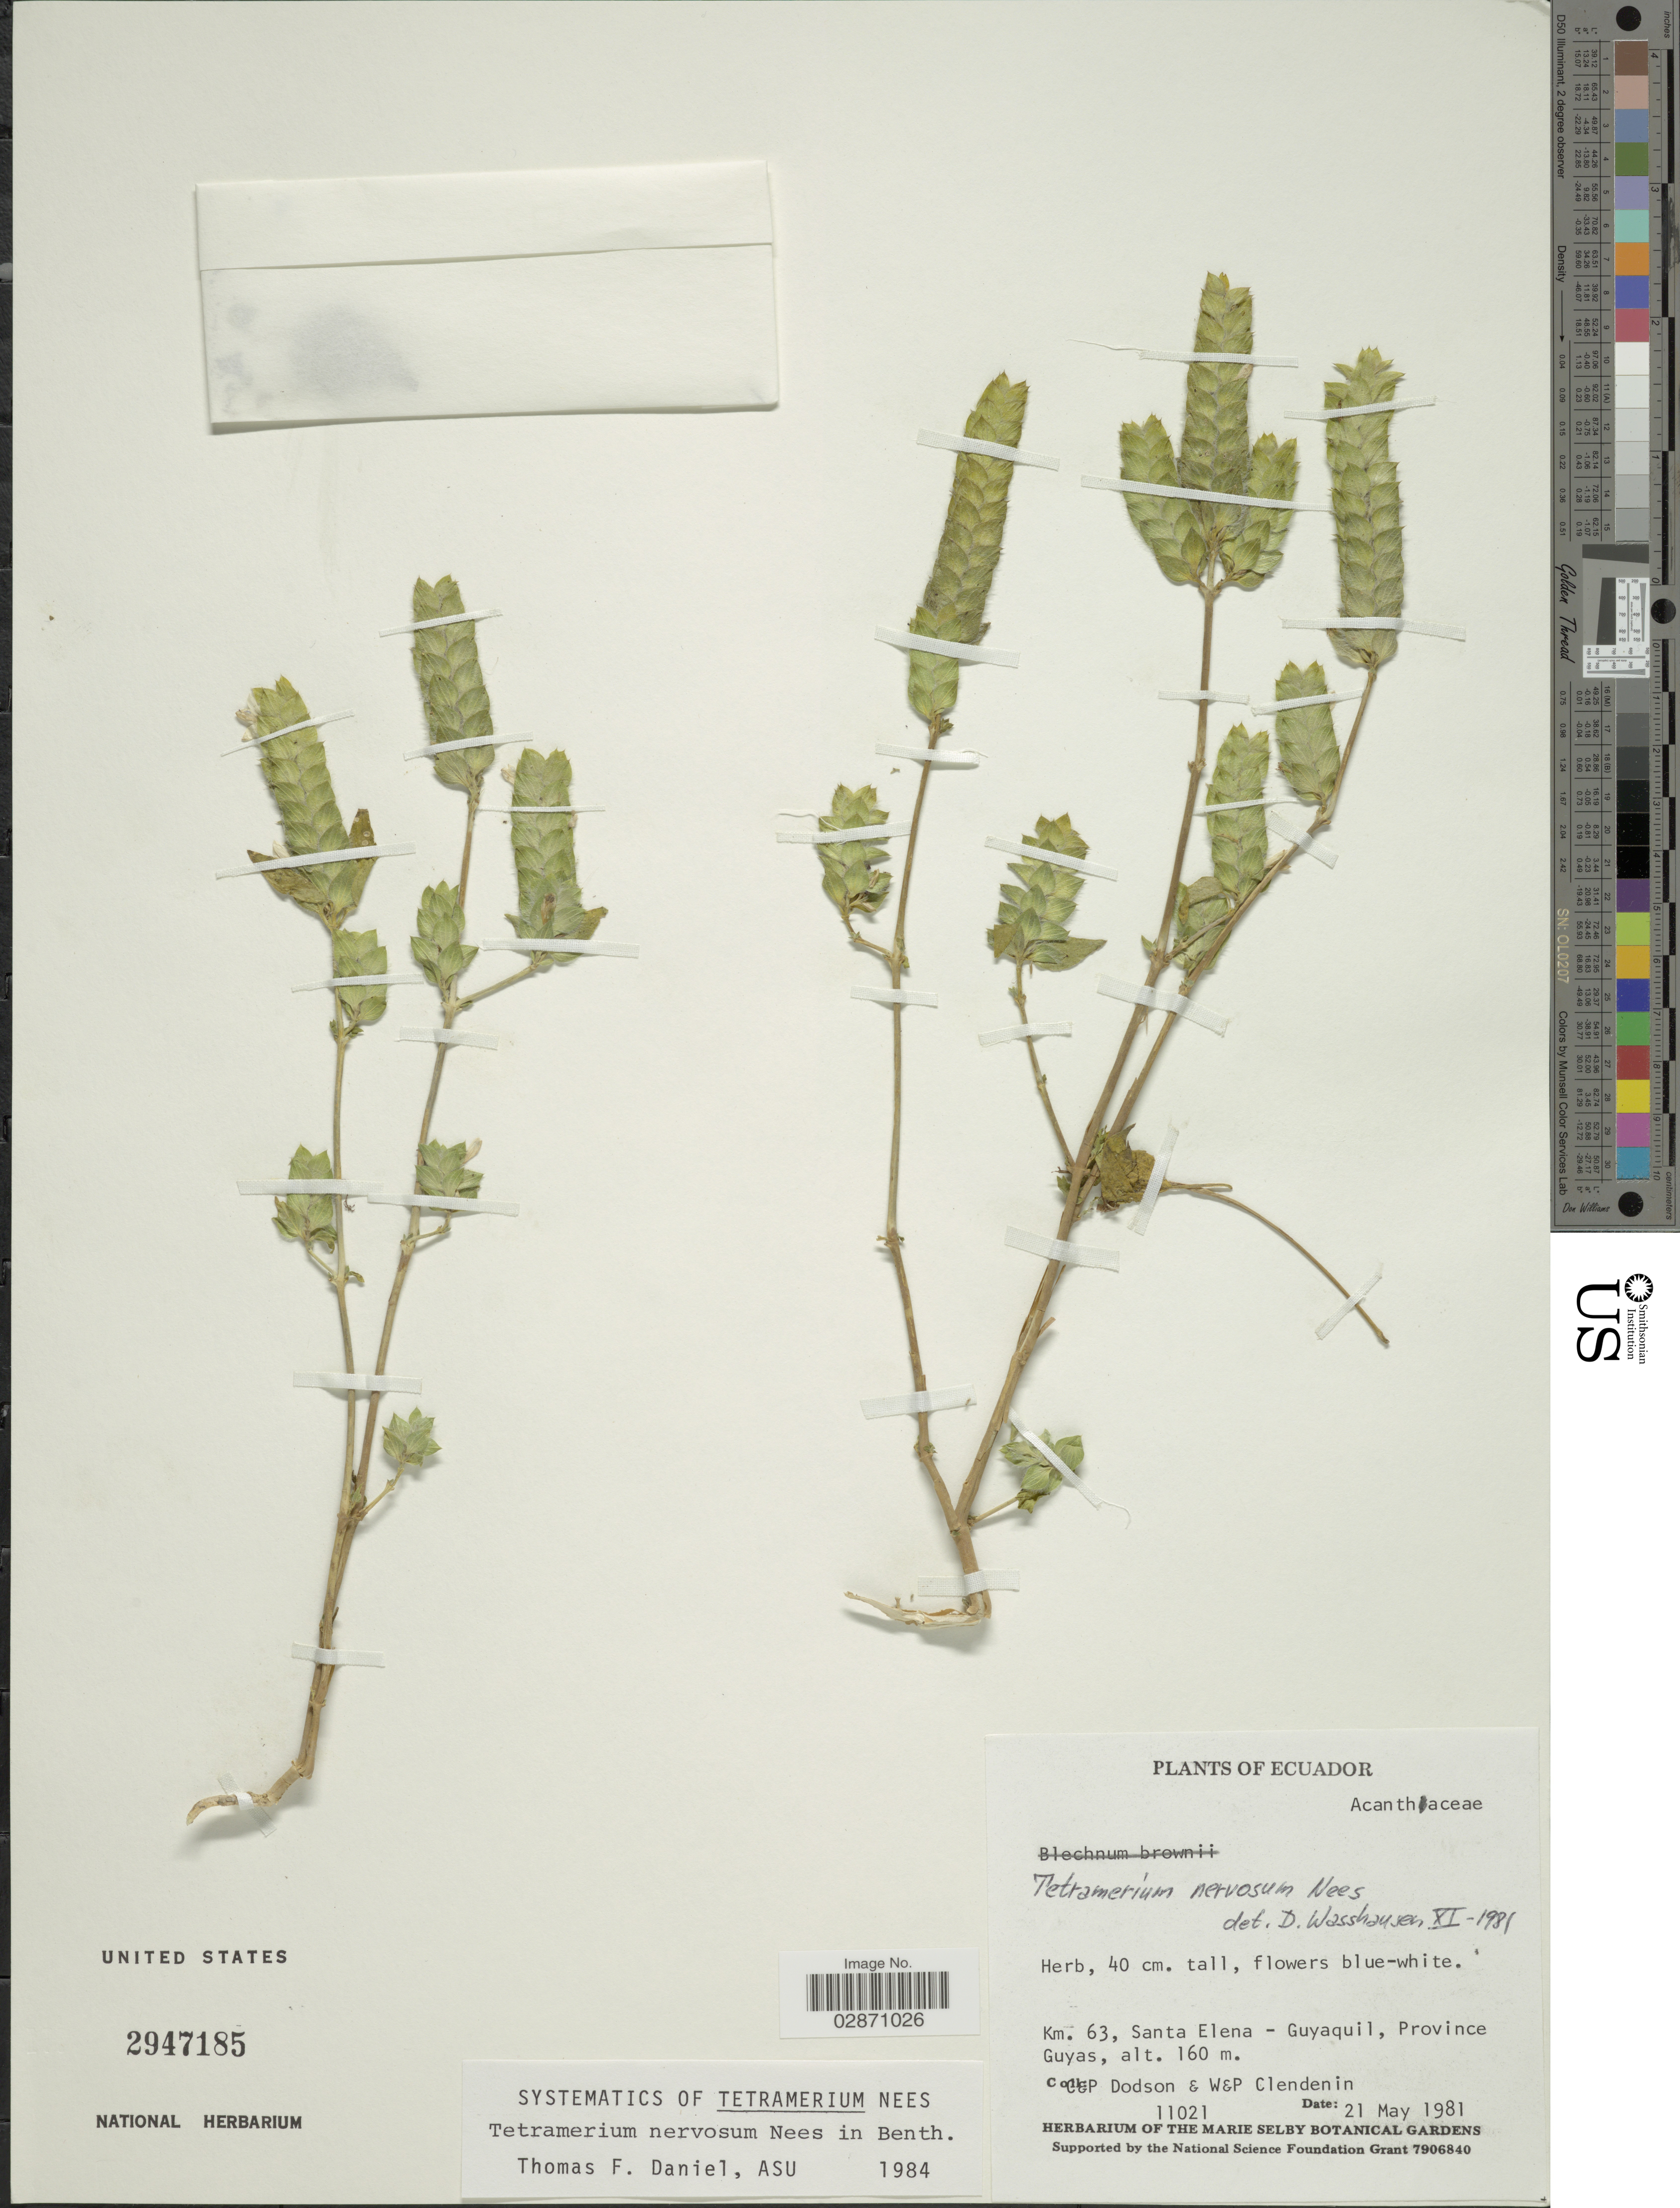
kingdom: Plantae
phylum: Tracheophyta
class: Magnoliopsida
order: Lamiales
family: Acanthaceae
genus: Tetramerium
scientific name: Tetramerium nervosum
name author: Nees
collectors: C. Dodson, P. Dodson, W. Clendenin & P. Clendenin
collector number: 11021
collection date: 1981-05-21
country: Ecuador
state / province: Guayas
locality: Km. 63, Santa Elena - Guayaquil.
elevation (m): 160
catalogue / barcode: US 2947185